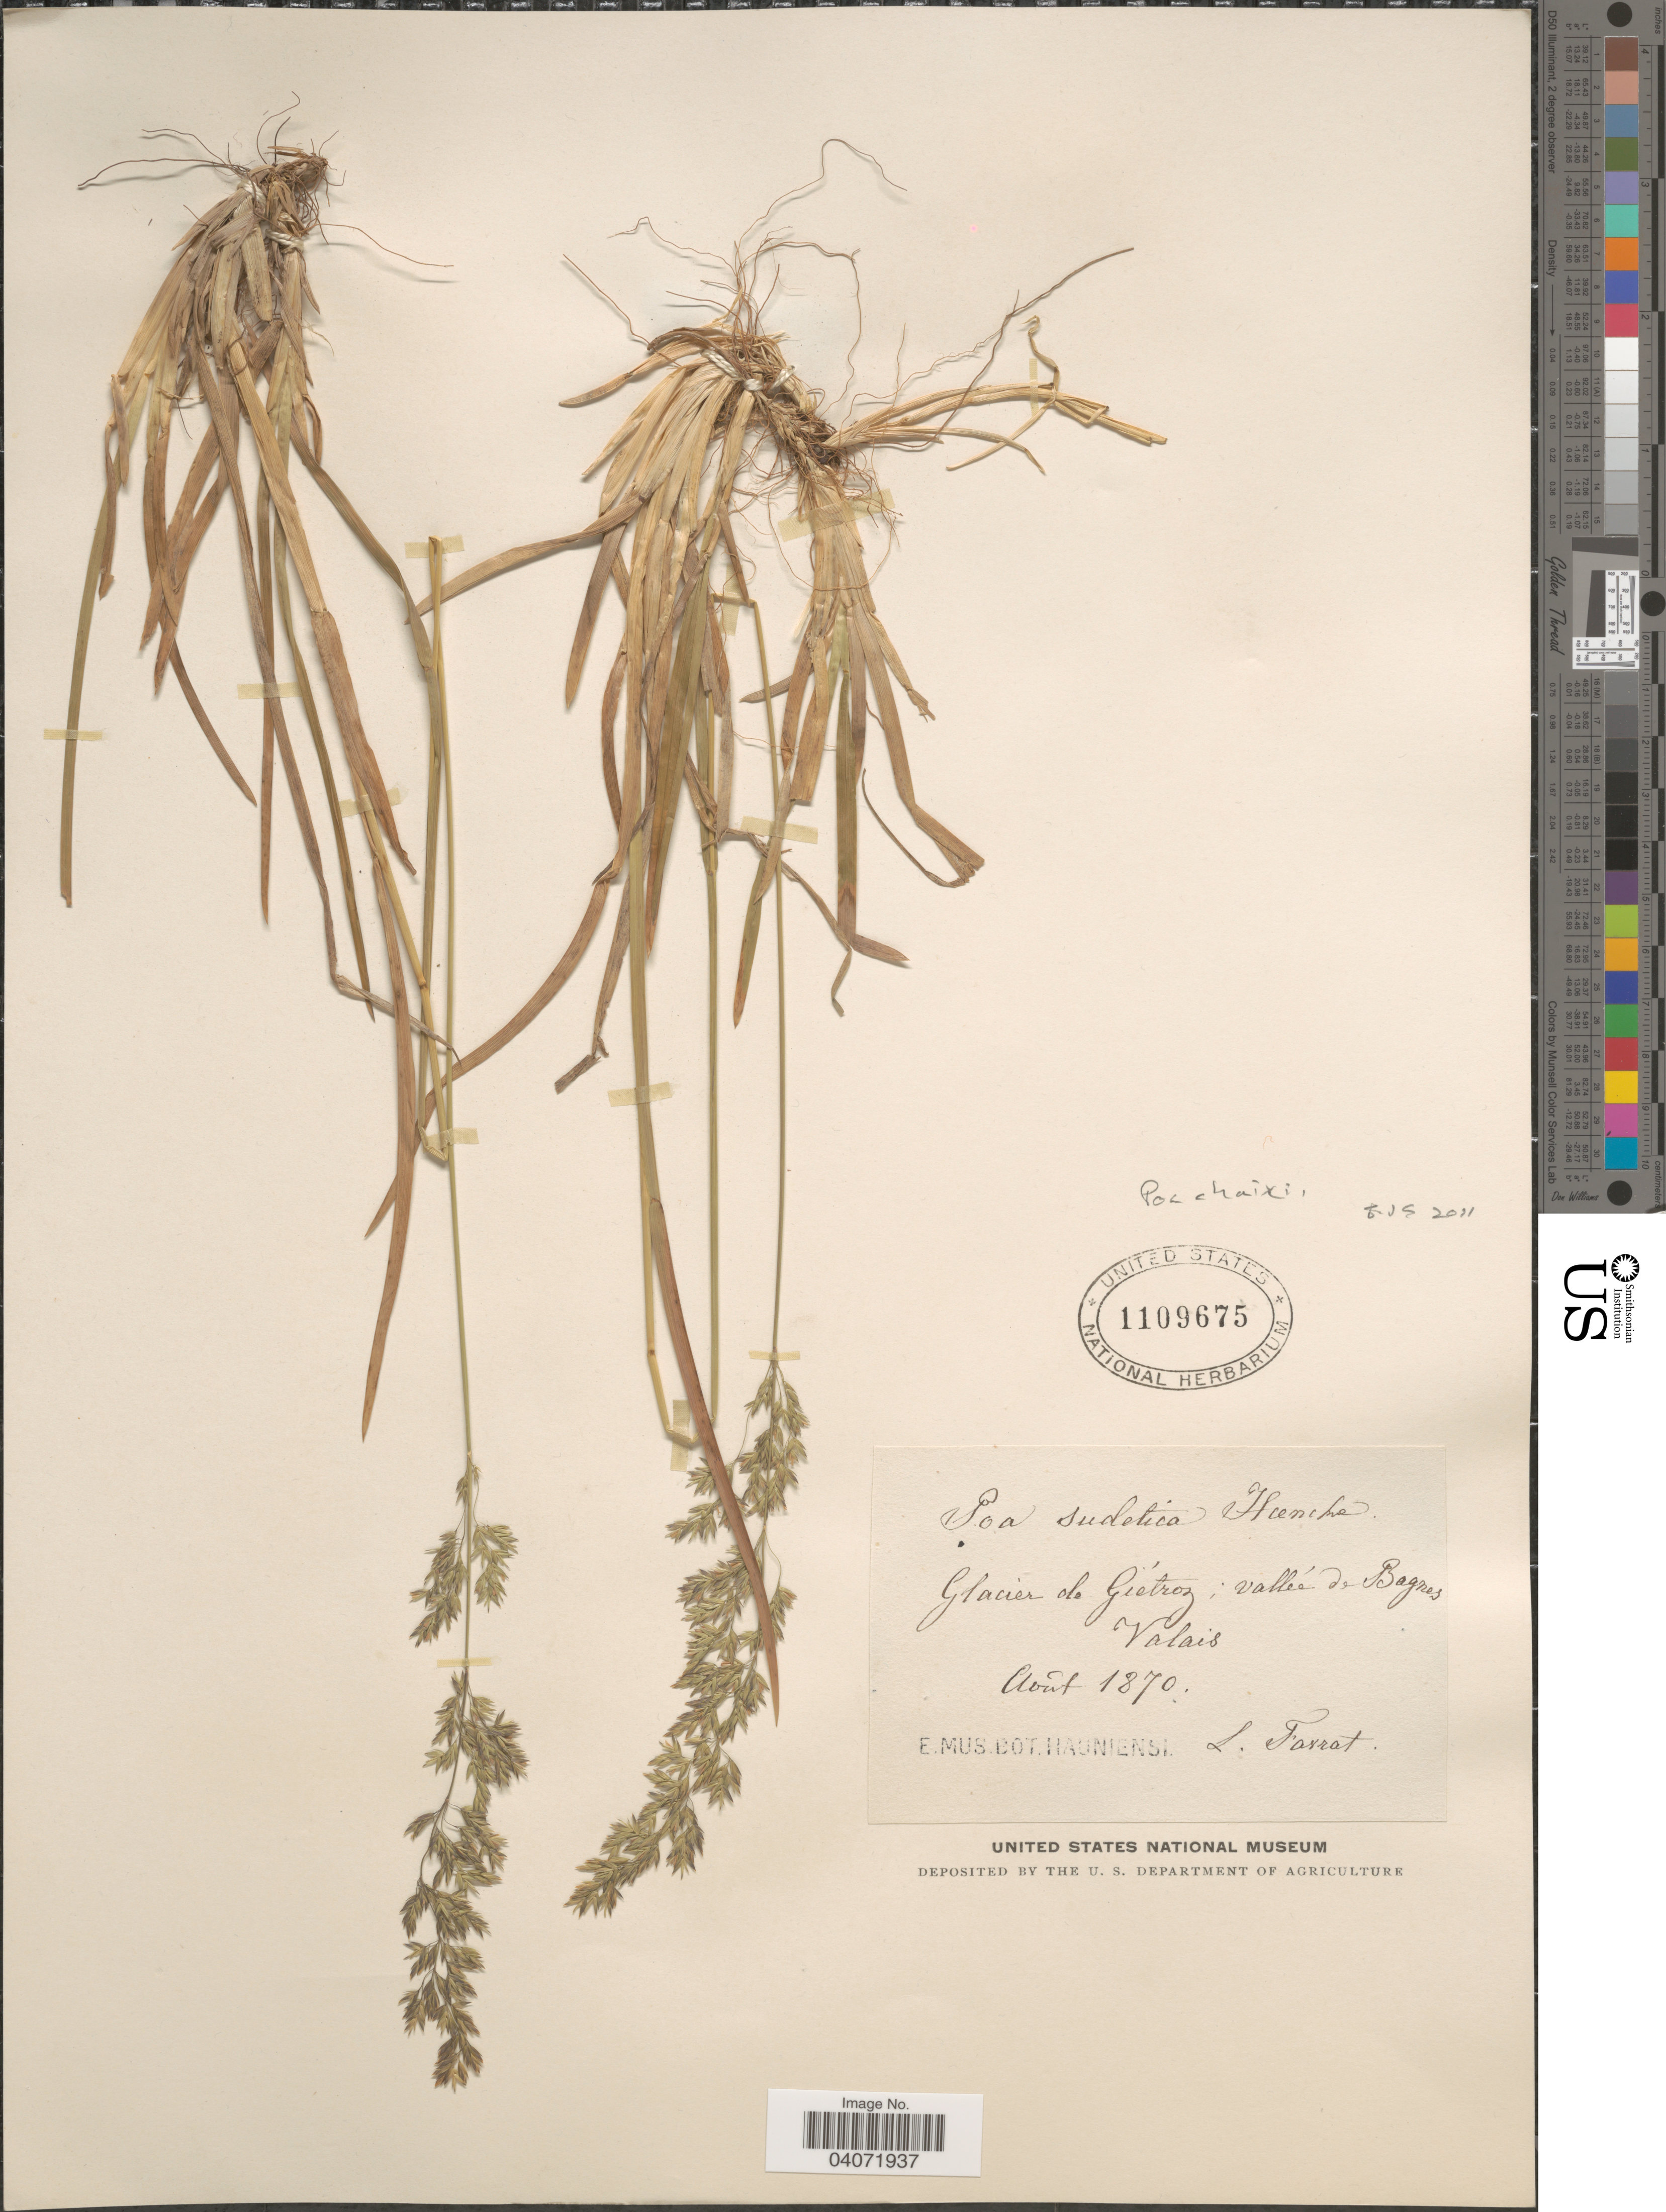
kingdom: Plantae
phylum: Tracheophyta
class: Liliopsida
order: Poales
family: Poaceae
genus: Poa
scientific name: Poa chaixii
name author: Vill.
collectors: L. Favrat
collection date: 1870-08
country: Switzerland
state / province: Valais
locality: Glacier de Giétroz; valleé de Bagnes. Valais.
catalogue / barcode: US 1109675